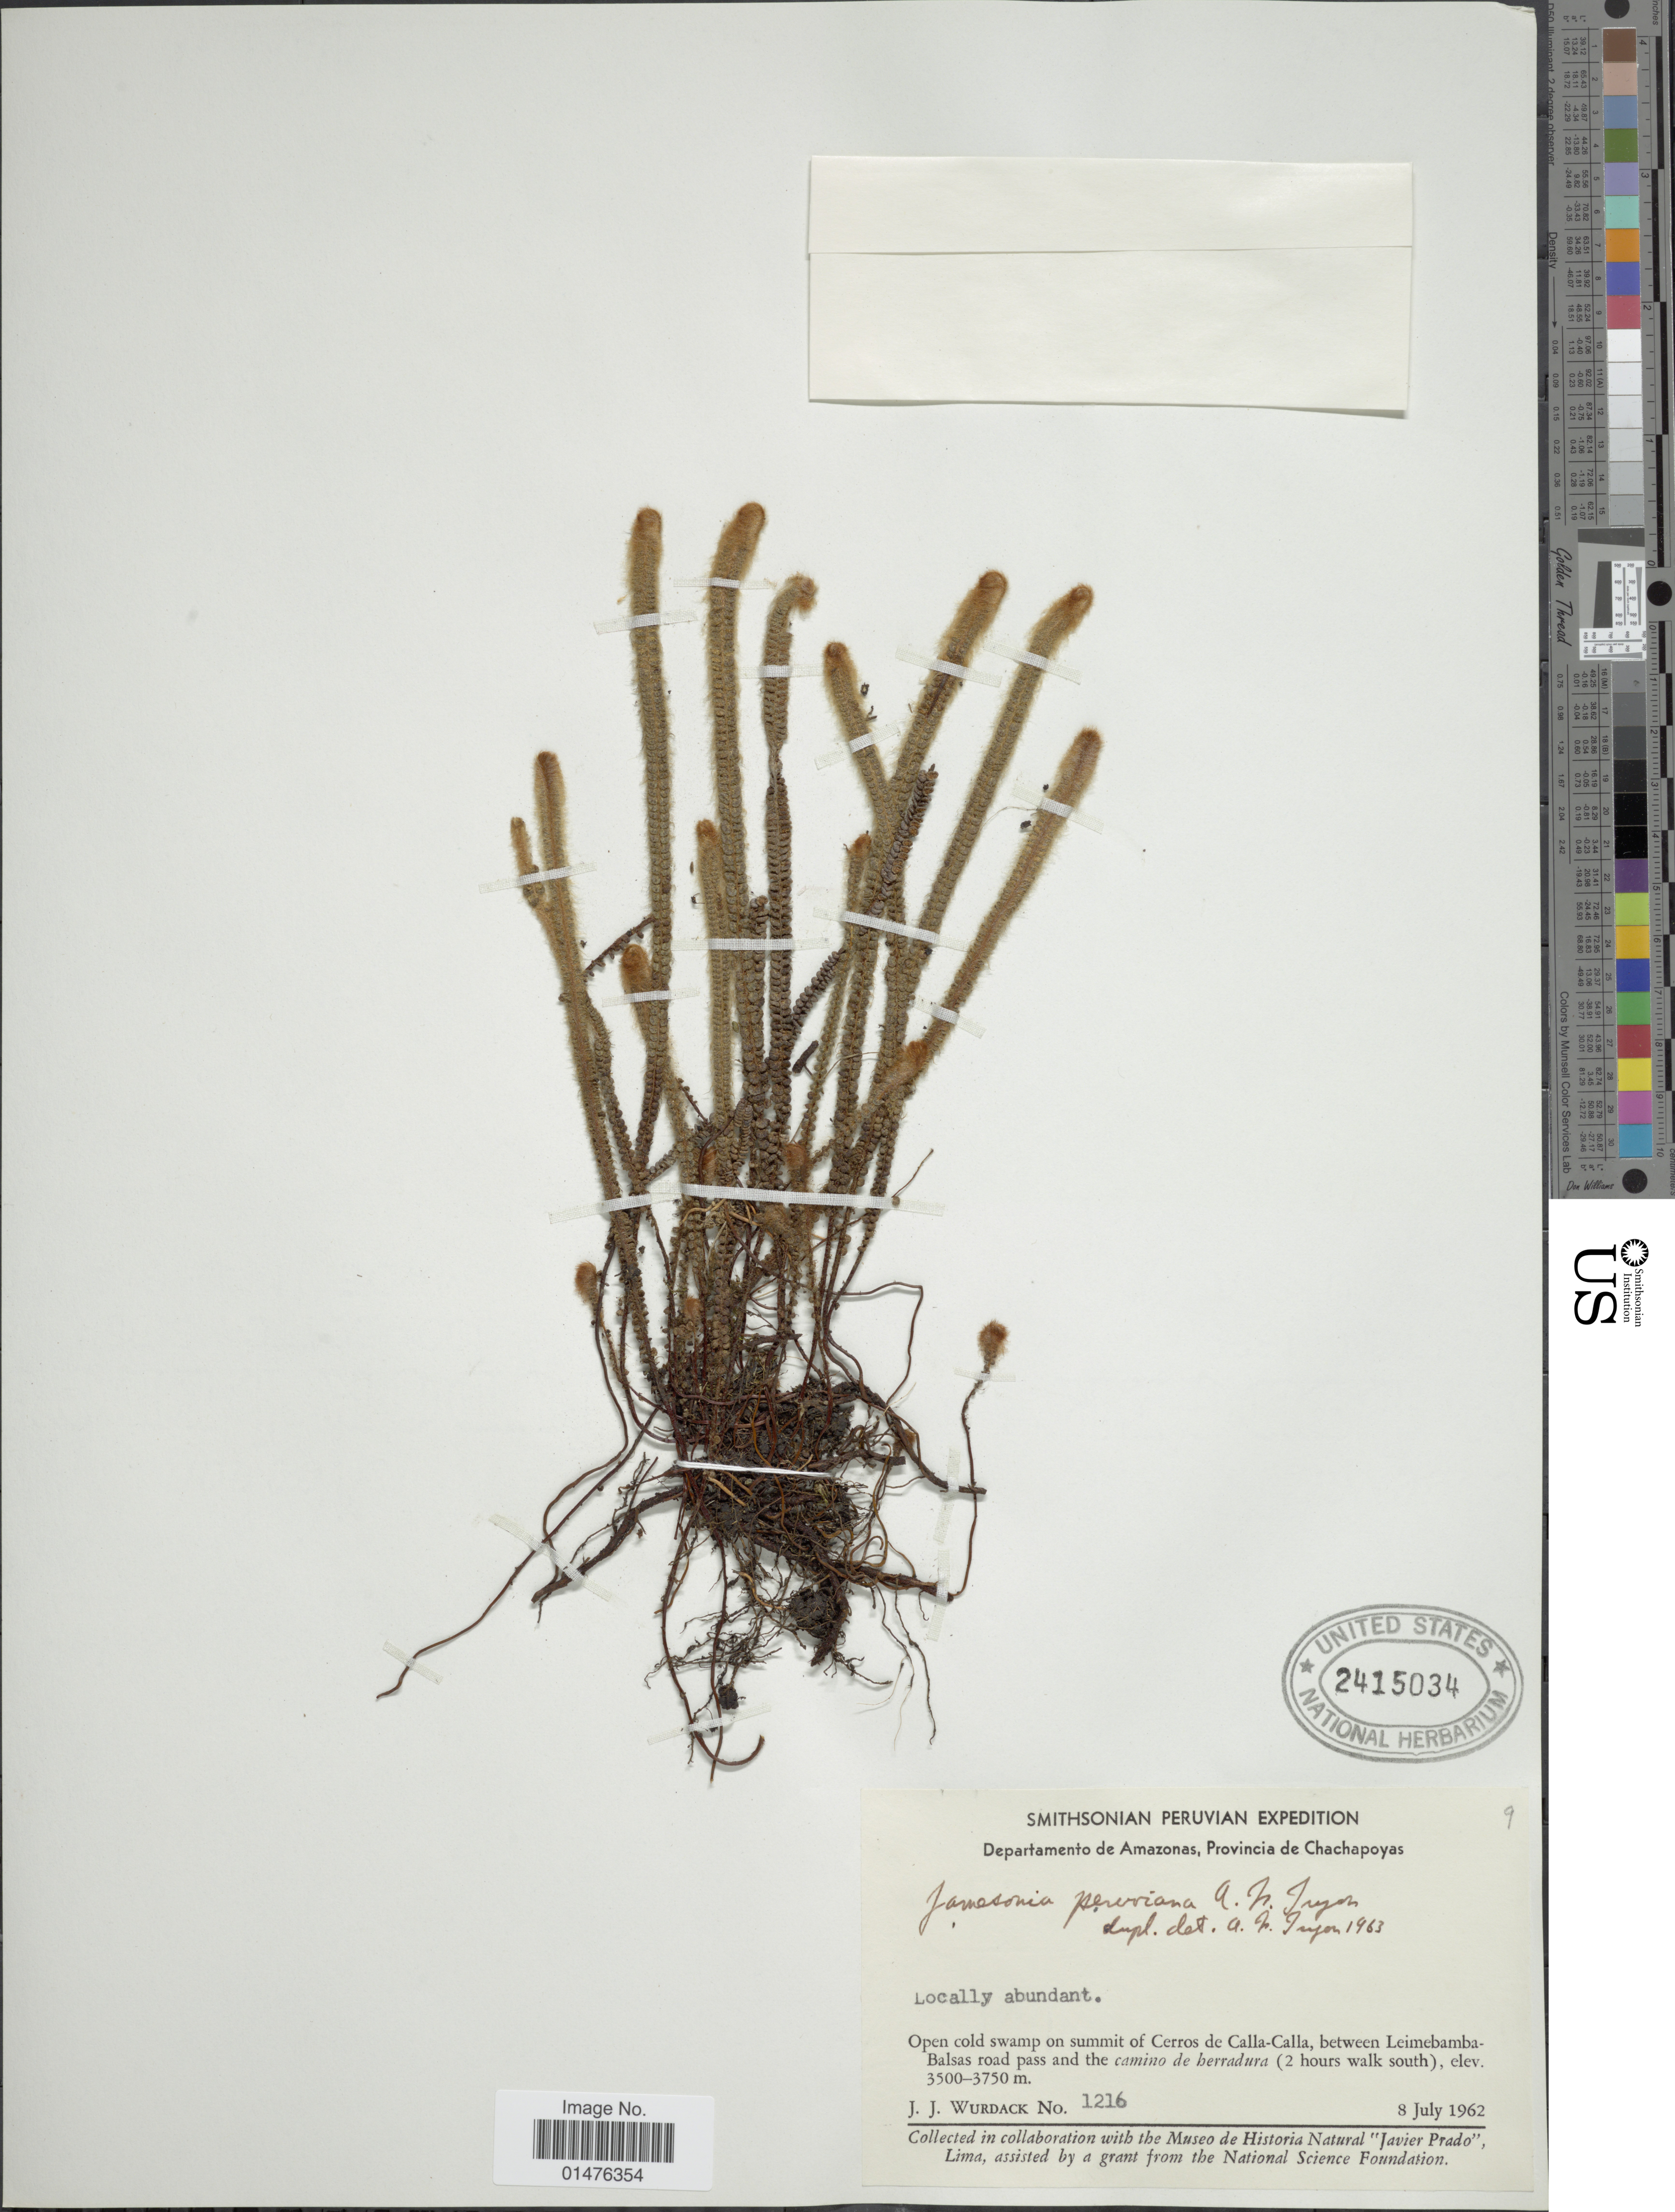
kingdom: Plantae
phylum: Tracheophyta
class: Polypodiopsida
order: Polypodiales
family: Pteridaceae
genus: Jamesonia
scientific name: Jamesonia peruviana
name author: A.F. Tryon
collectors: J. J. Wurdack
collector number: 1216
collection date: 1962-07-08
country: Peru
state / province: Amazonas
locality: Departamento de Amzonas, provincia de Chachapoyas, Open cold swamp on summit of Cerros de Calla-Calla, between Leimebamba-Balsas road pass and the camino de herradura (2 hours walk south)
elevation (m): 3500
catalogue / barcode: US 2415034